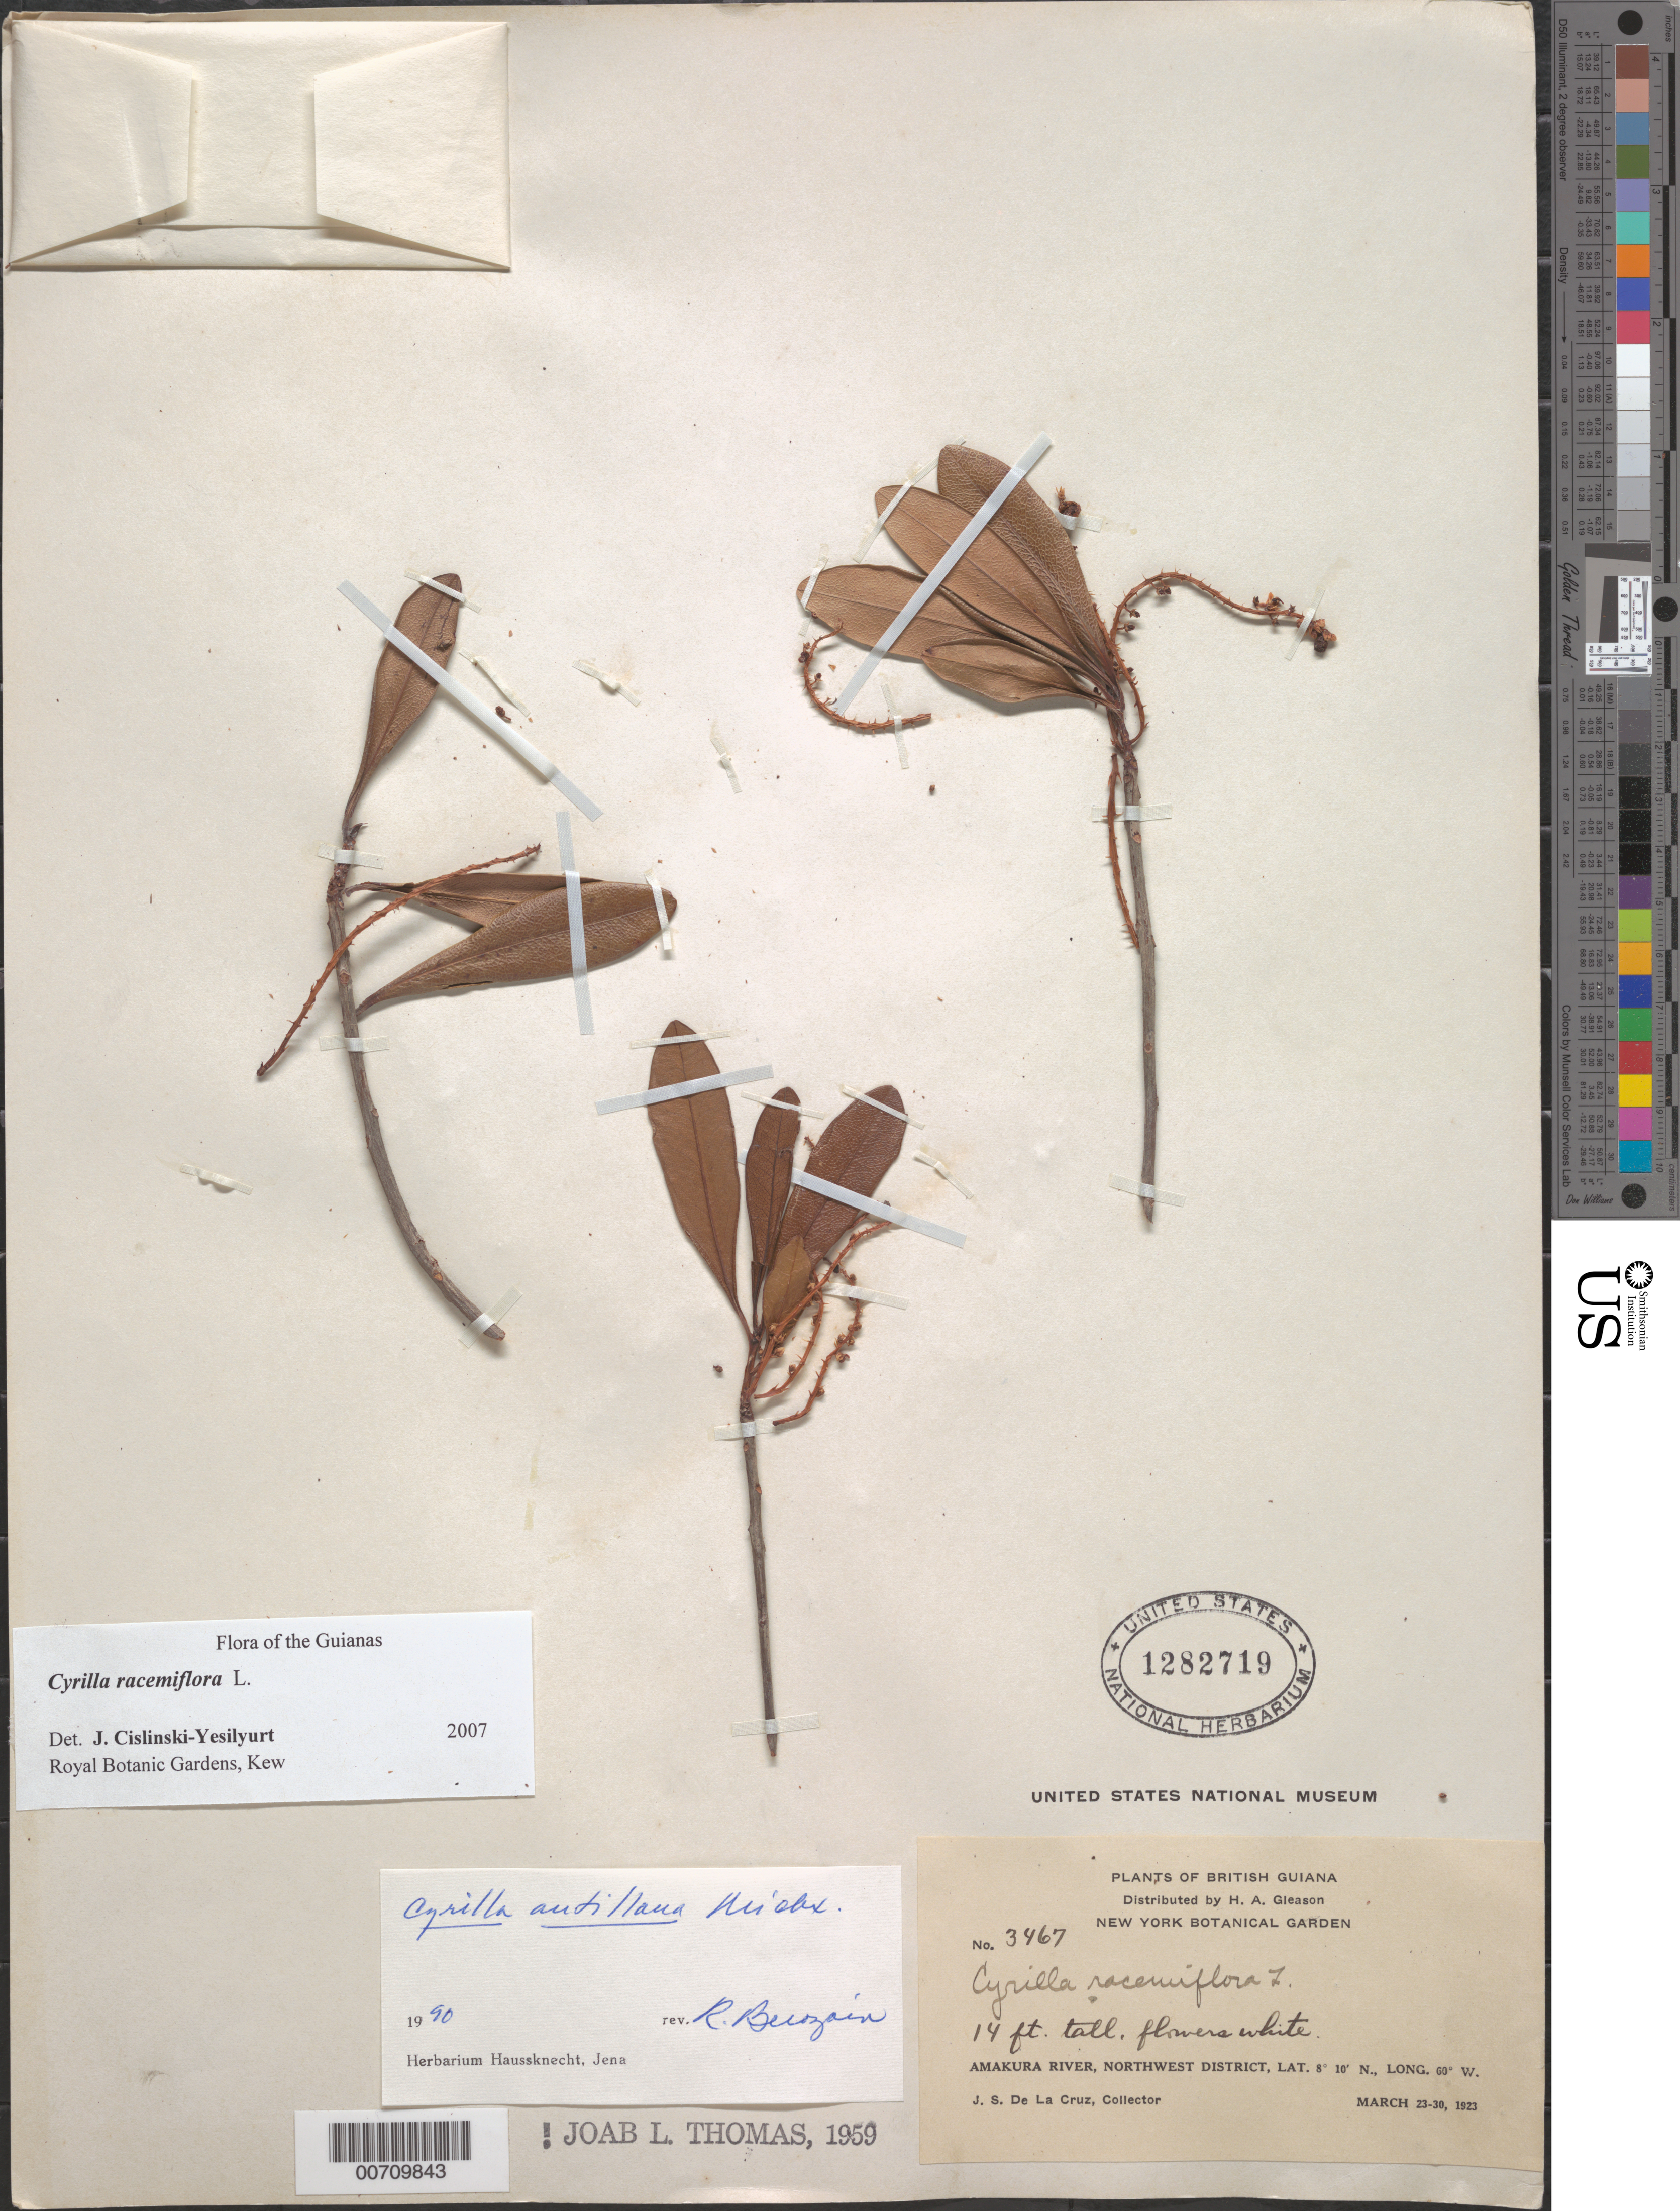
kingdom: Plantae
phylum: Tracheophyta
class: Magnoliopsida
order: Ericales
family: Cyrillaceae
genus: Cyrilla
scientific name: Cyrilla antillana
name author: Michx.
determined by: Thomas, Joab L.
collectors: J. S. de la Cruz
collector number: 3467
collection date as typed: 23-Mar-23 to 30-Mar-23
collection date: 1923-03-23/1923-03-30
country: Guyana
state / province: Barima-Waini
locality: Amakura R., NW District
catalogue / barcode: US 1282719